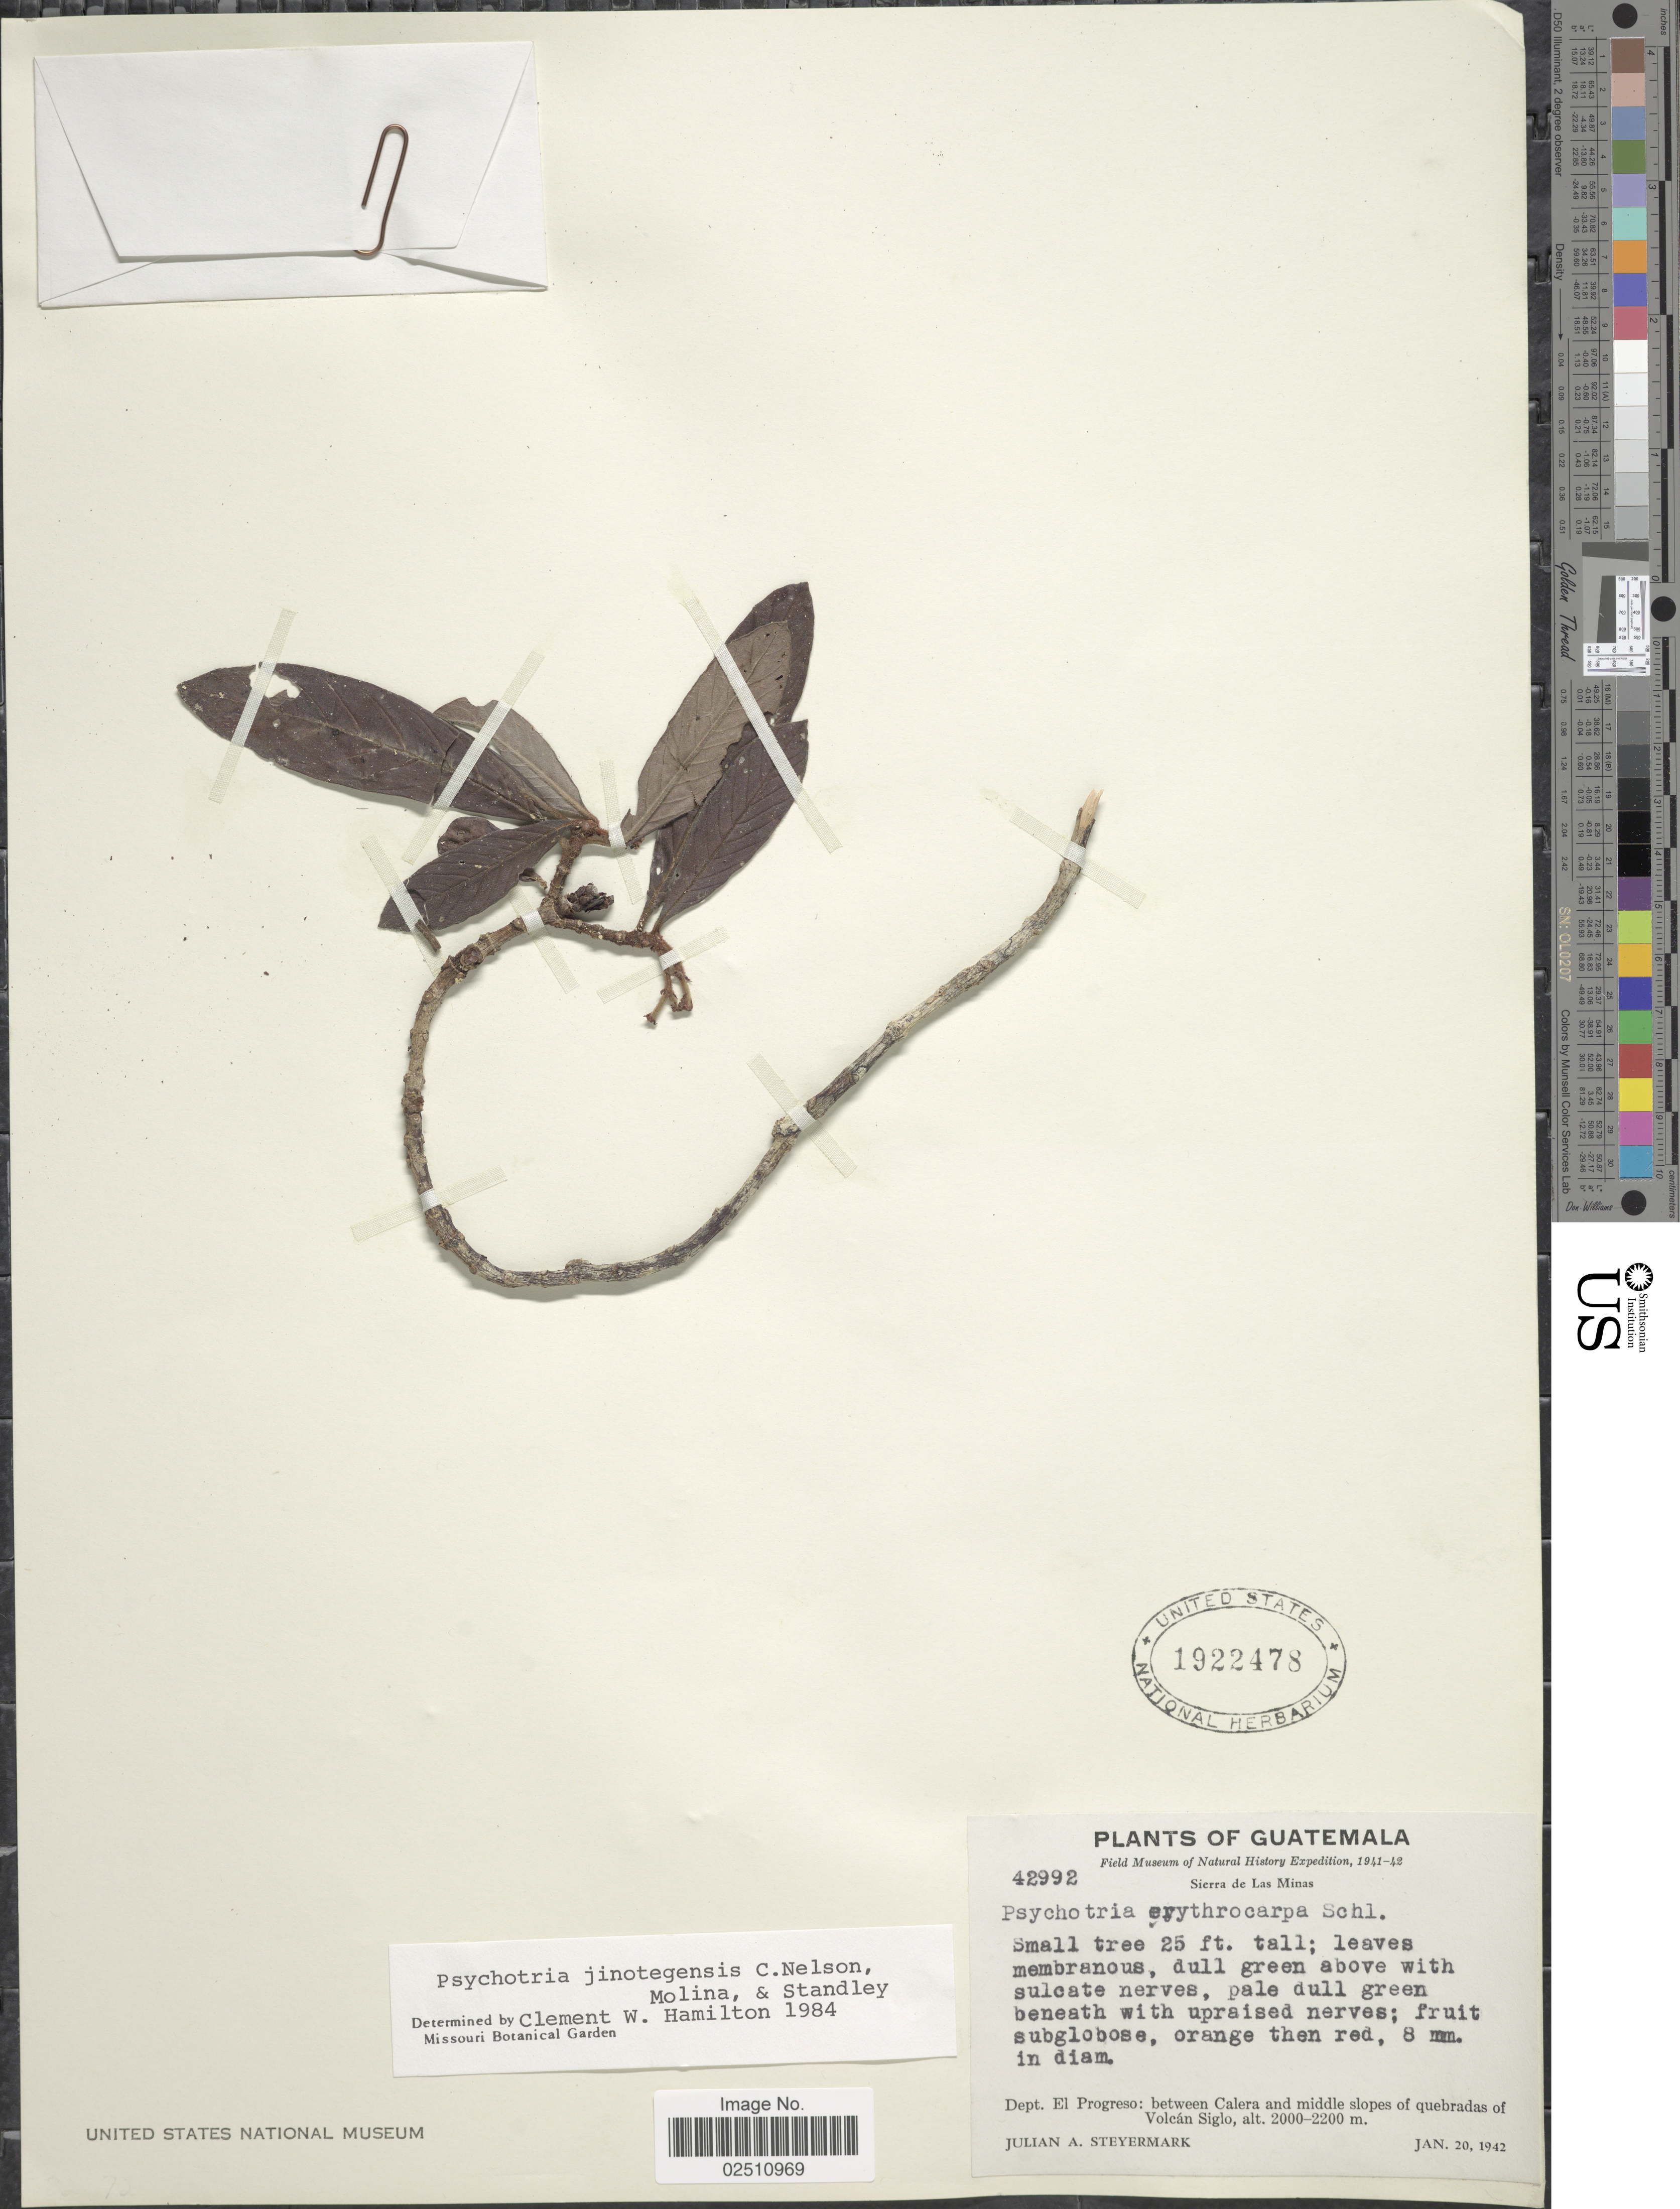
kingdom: Plantae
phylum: Tracheophyta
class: Magnoliopsida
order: Gentianales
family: Rubiaceae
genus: Psychotria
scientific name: Psychotria jinotegensis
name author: C. Nelson et al.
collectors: J. Steyermark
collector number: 42992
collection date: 1942-01-20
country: Guatemala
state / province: El Progreso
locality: Between Calera and middle slopes of quebradas of Volcan Siglo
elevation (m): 2000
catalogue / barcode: US 1922478